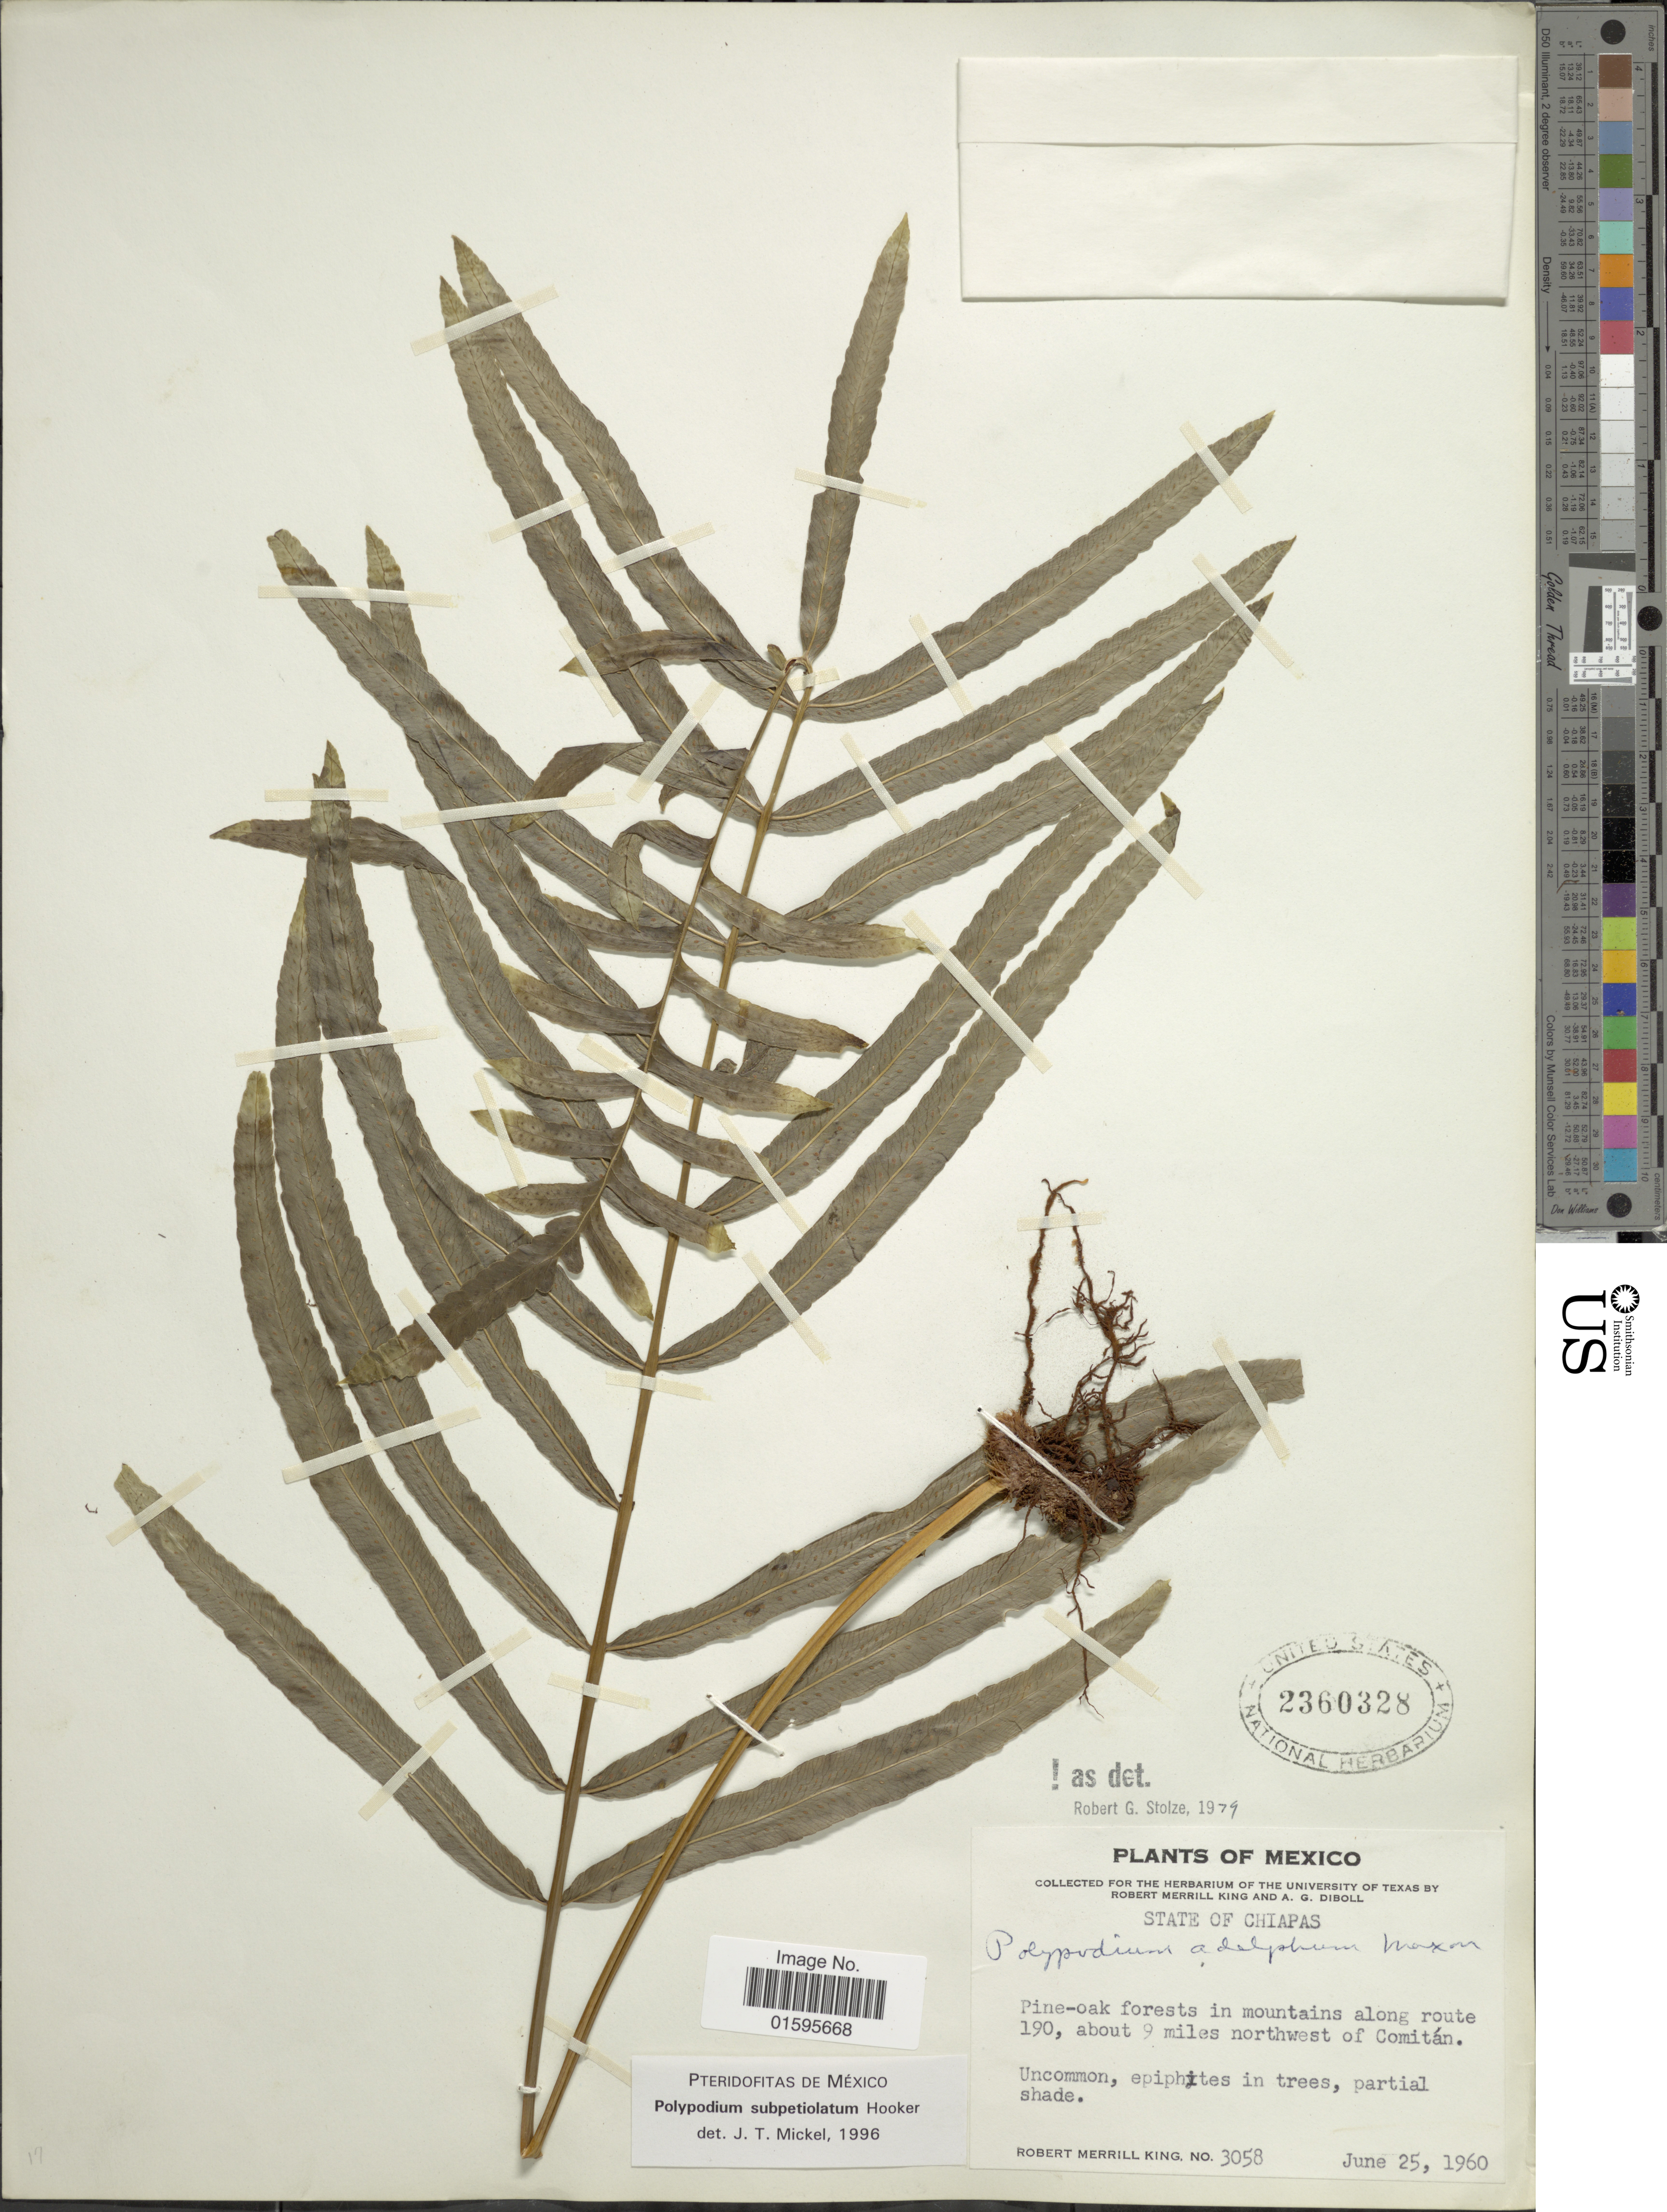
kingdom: Plantae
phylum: Tracheophyta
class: Polypodiopsida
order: Polypodiales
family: Polypodiaceae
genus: Polypodium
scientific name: Polypodium subpetiolatum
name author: Hook.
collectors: R. M. King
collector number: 3058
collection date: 1960-06-25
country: Mexico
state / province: Chiapas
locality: State of Chiapas, along route 190, about 9 miles northwest of Comitan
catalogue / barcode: US 2360328